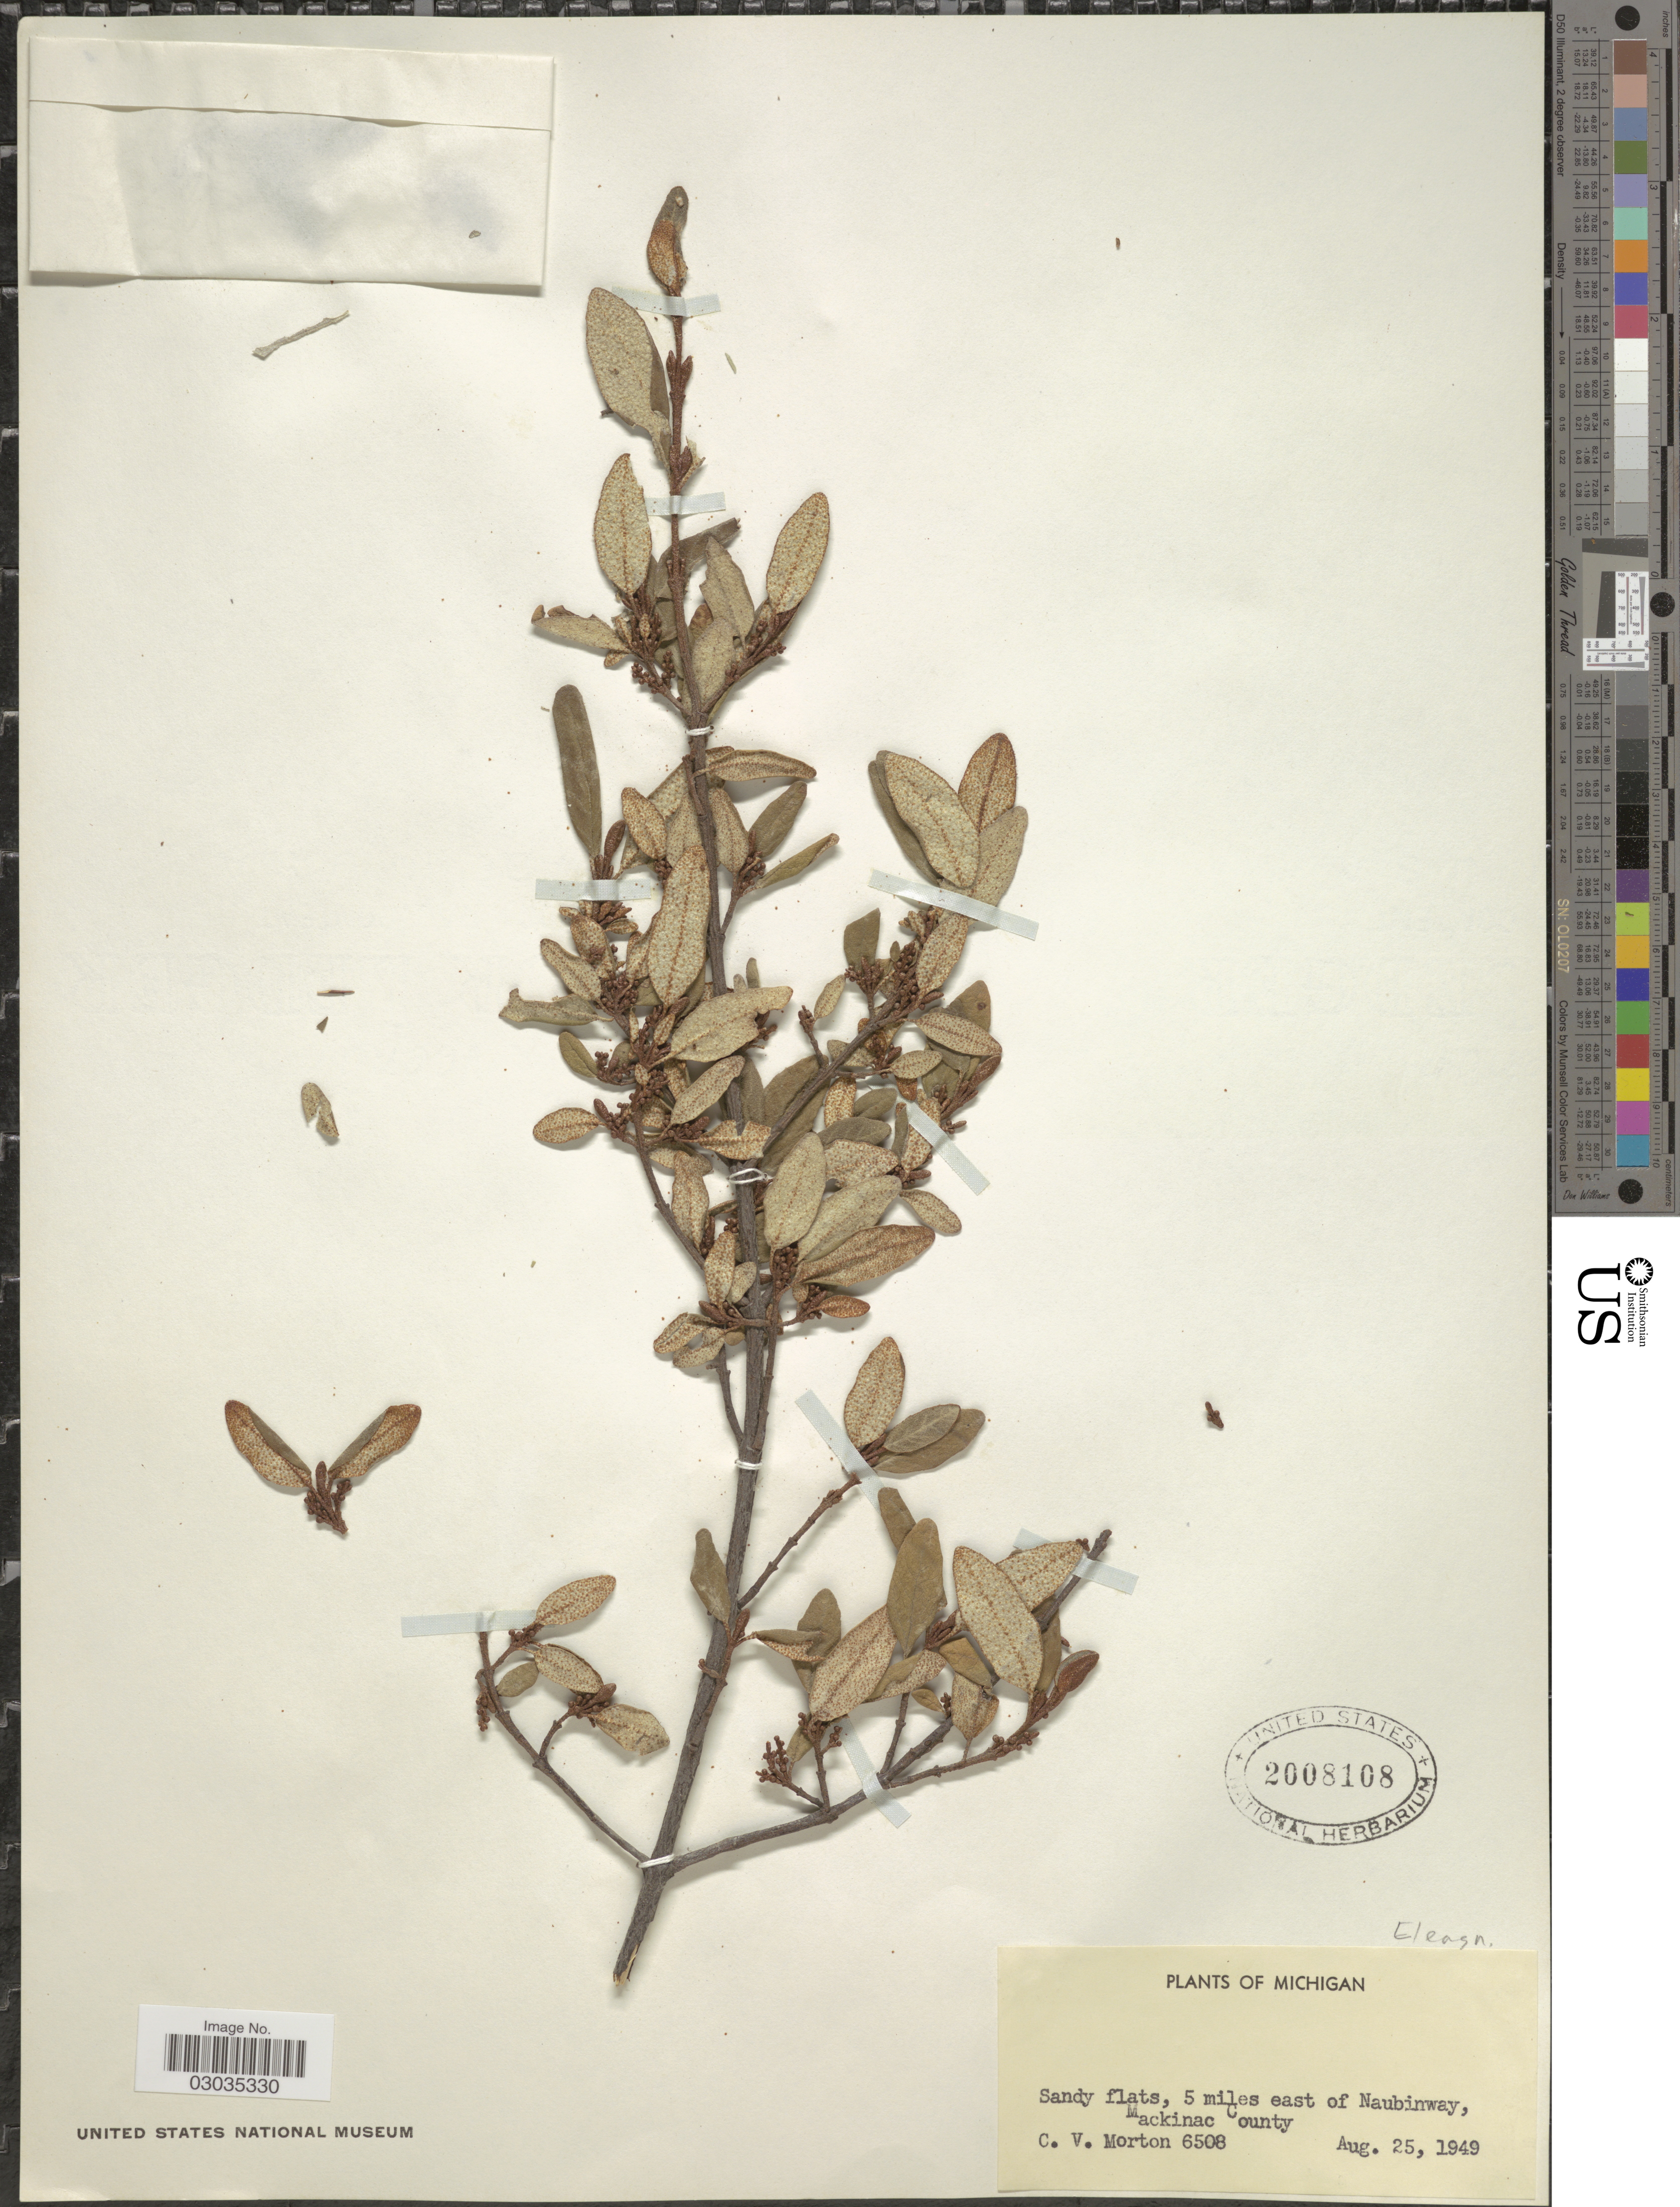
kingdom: Plantae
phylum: Tracheophyta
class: Magnoliopsida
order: Rosales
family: Elaeagnaceae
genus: Elaeagnus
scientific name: Elaeagnus sp.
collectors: C. V. Morton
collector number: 6508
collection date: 1949-08-25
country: United States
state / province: Michigan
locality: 5 miles east of Naubinway, Mackinac County.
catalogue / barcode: US 2008108